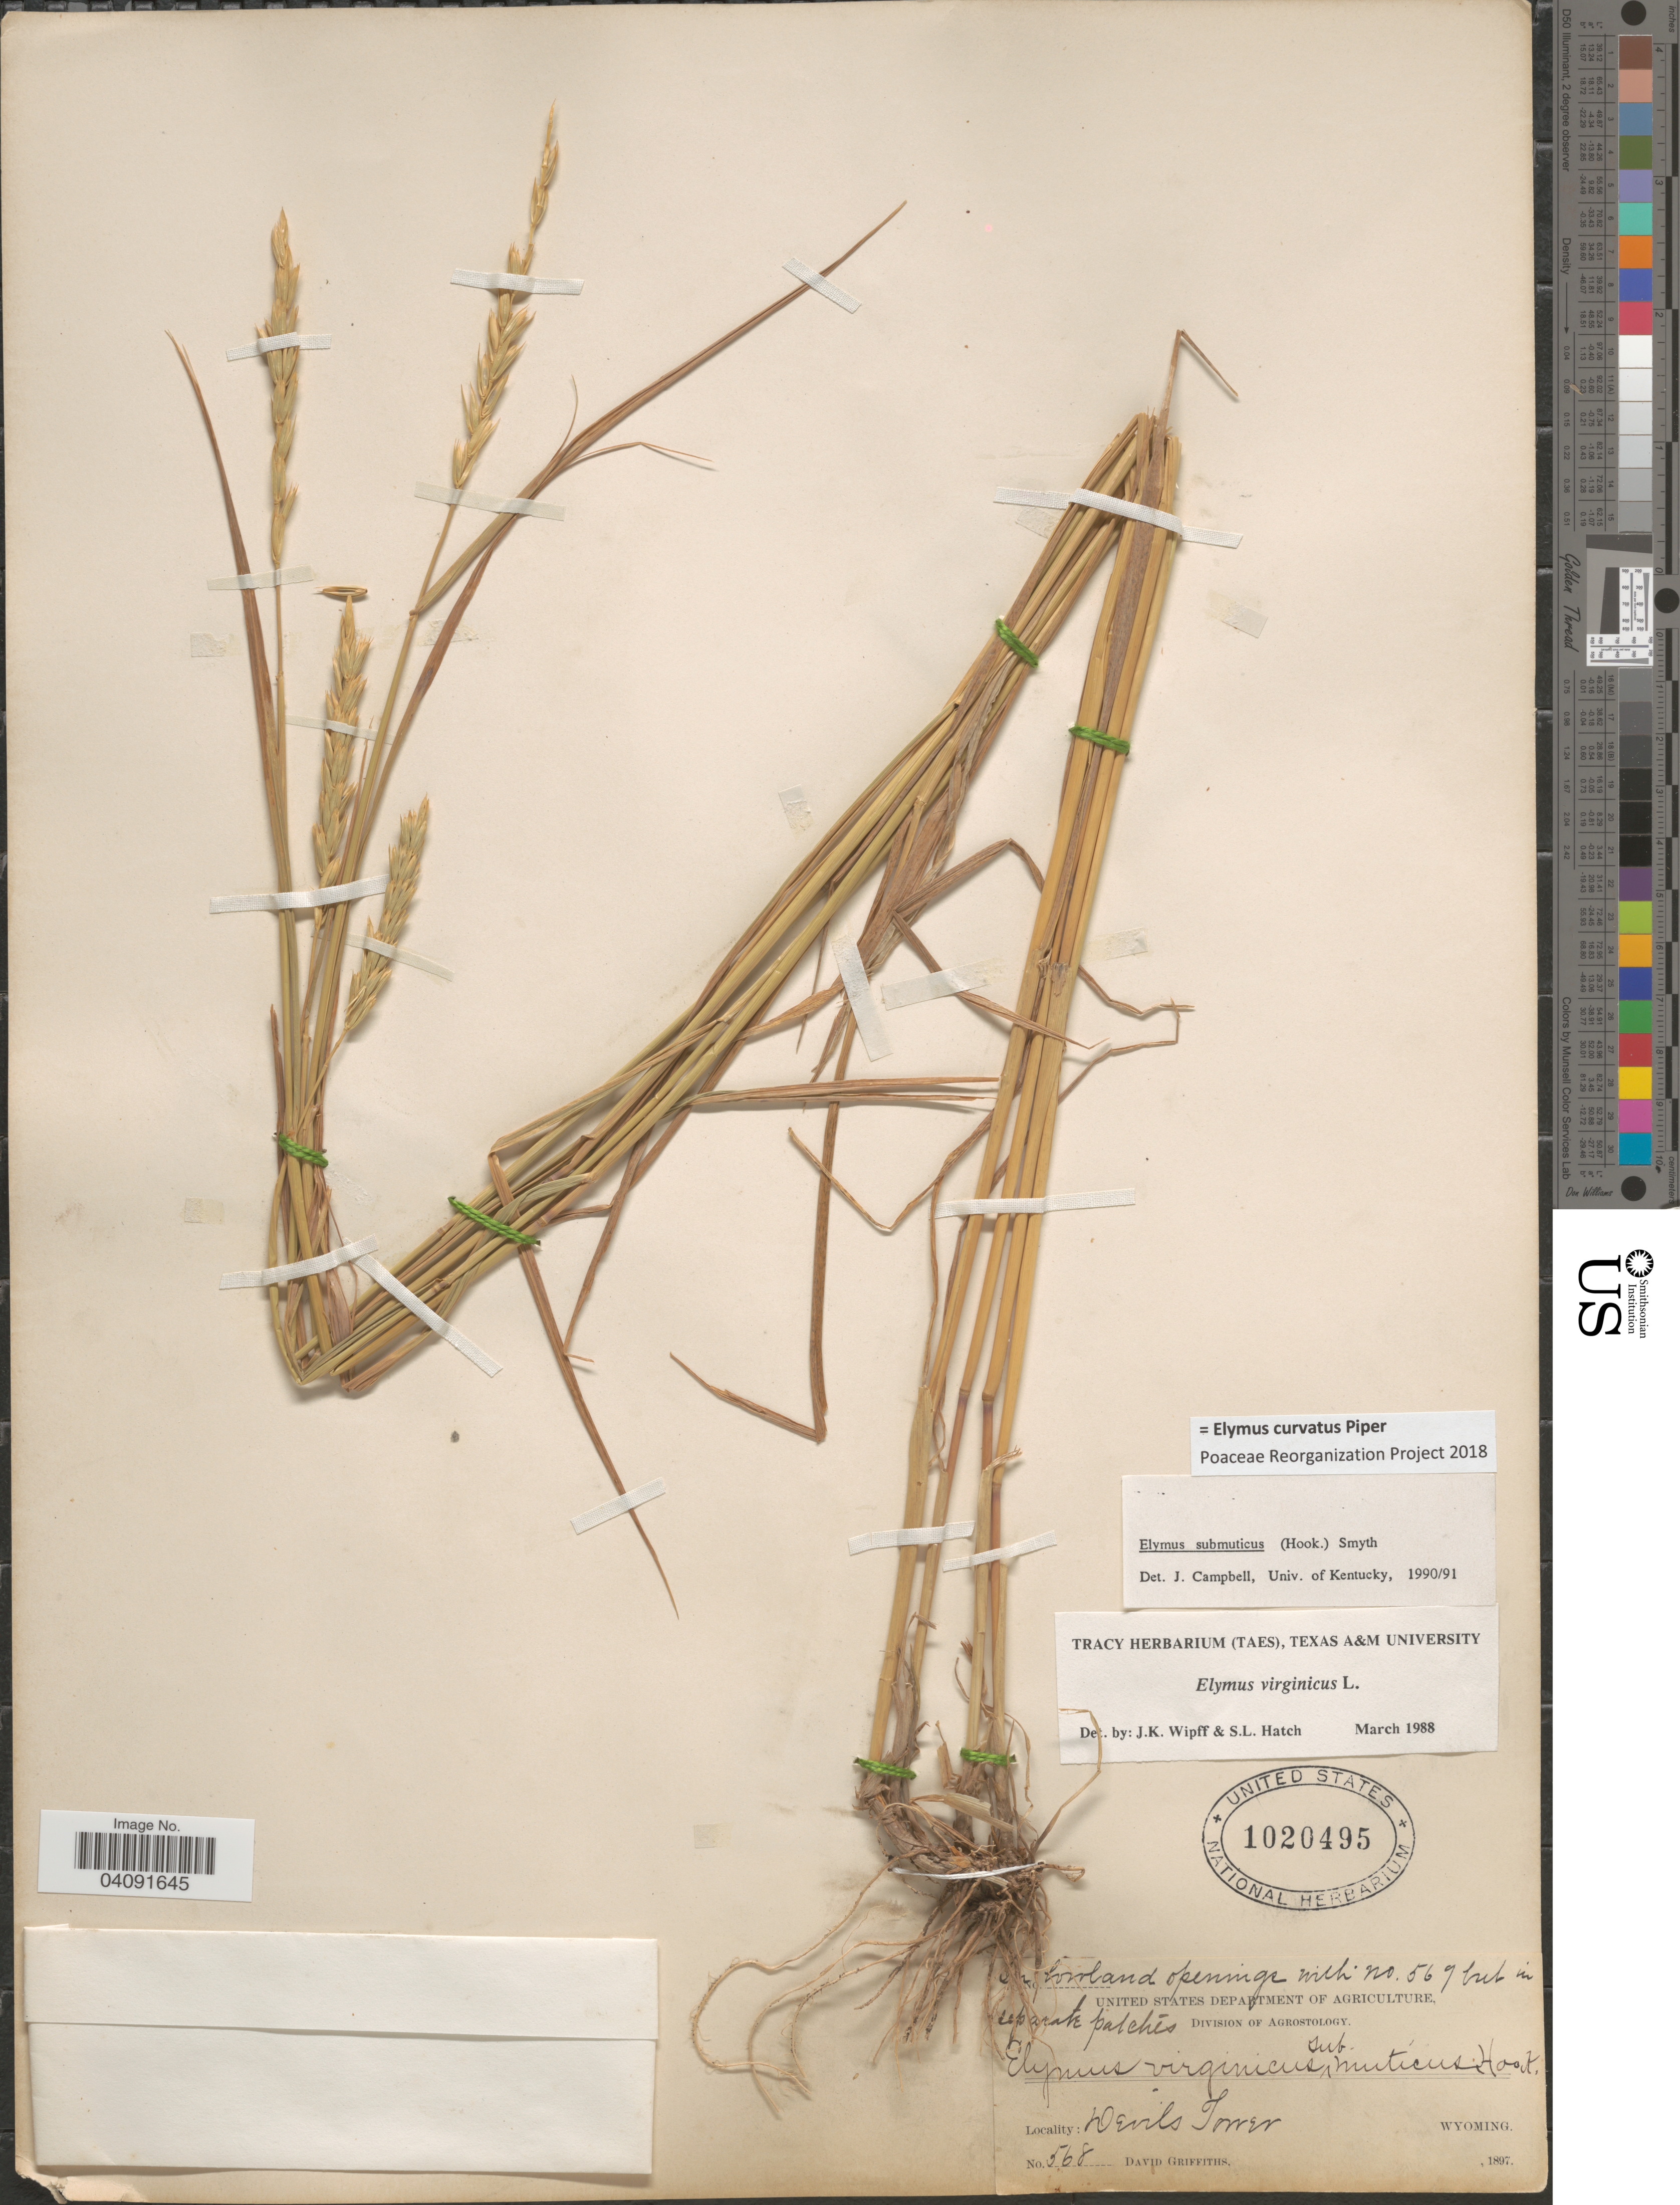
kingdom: Plantae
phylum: Tracheophyta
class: Liliopsida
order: Poales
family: Poaceae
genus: Elymus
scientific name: Elymus curvatus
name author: Piper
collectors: D. Griffiths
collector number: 568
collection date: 1897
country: United States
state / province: Wyoming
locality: Devils Tower.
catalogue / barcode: US 1020495